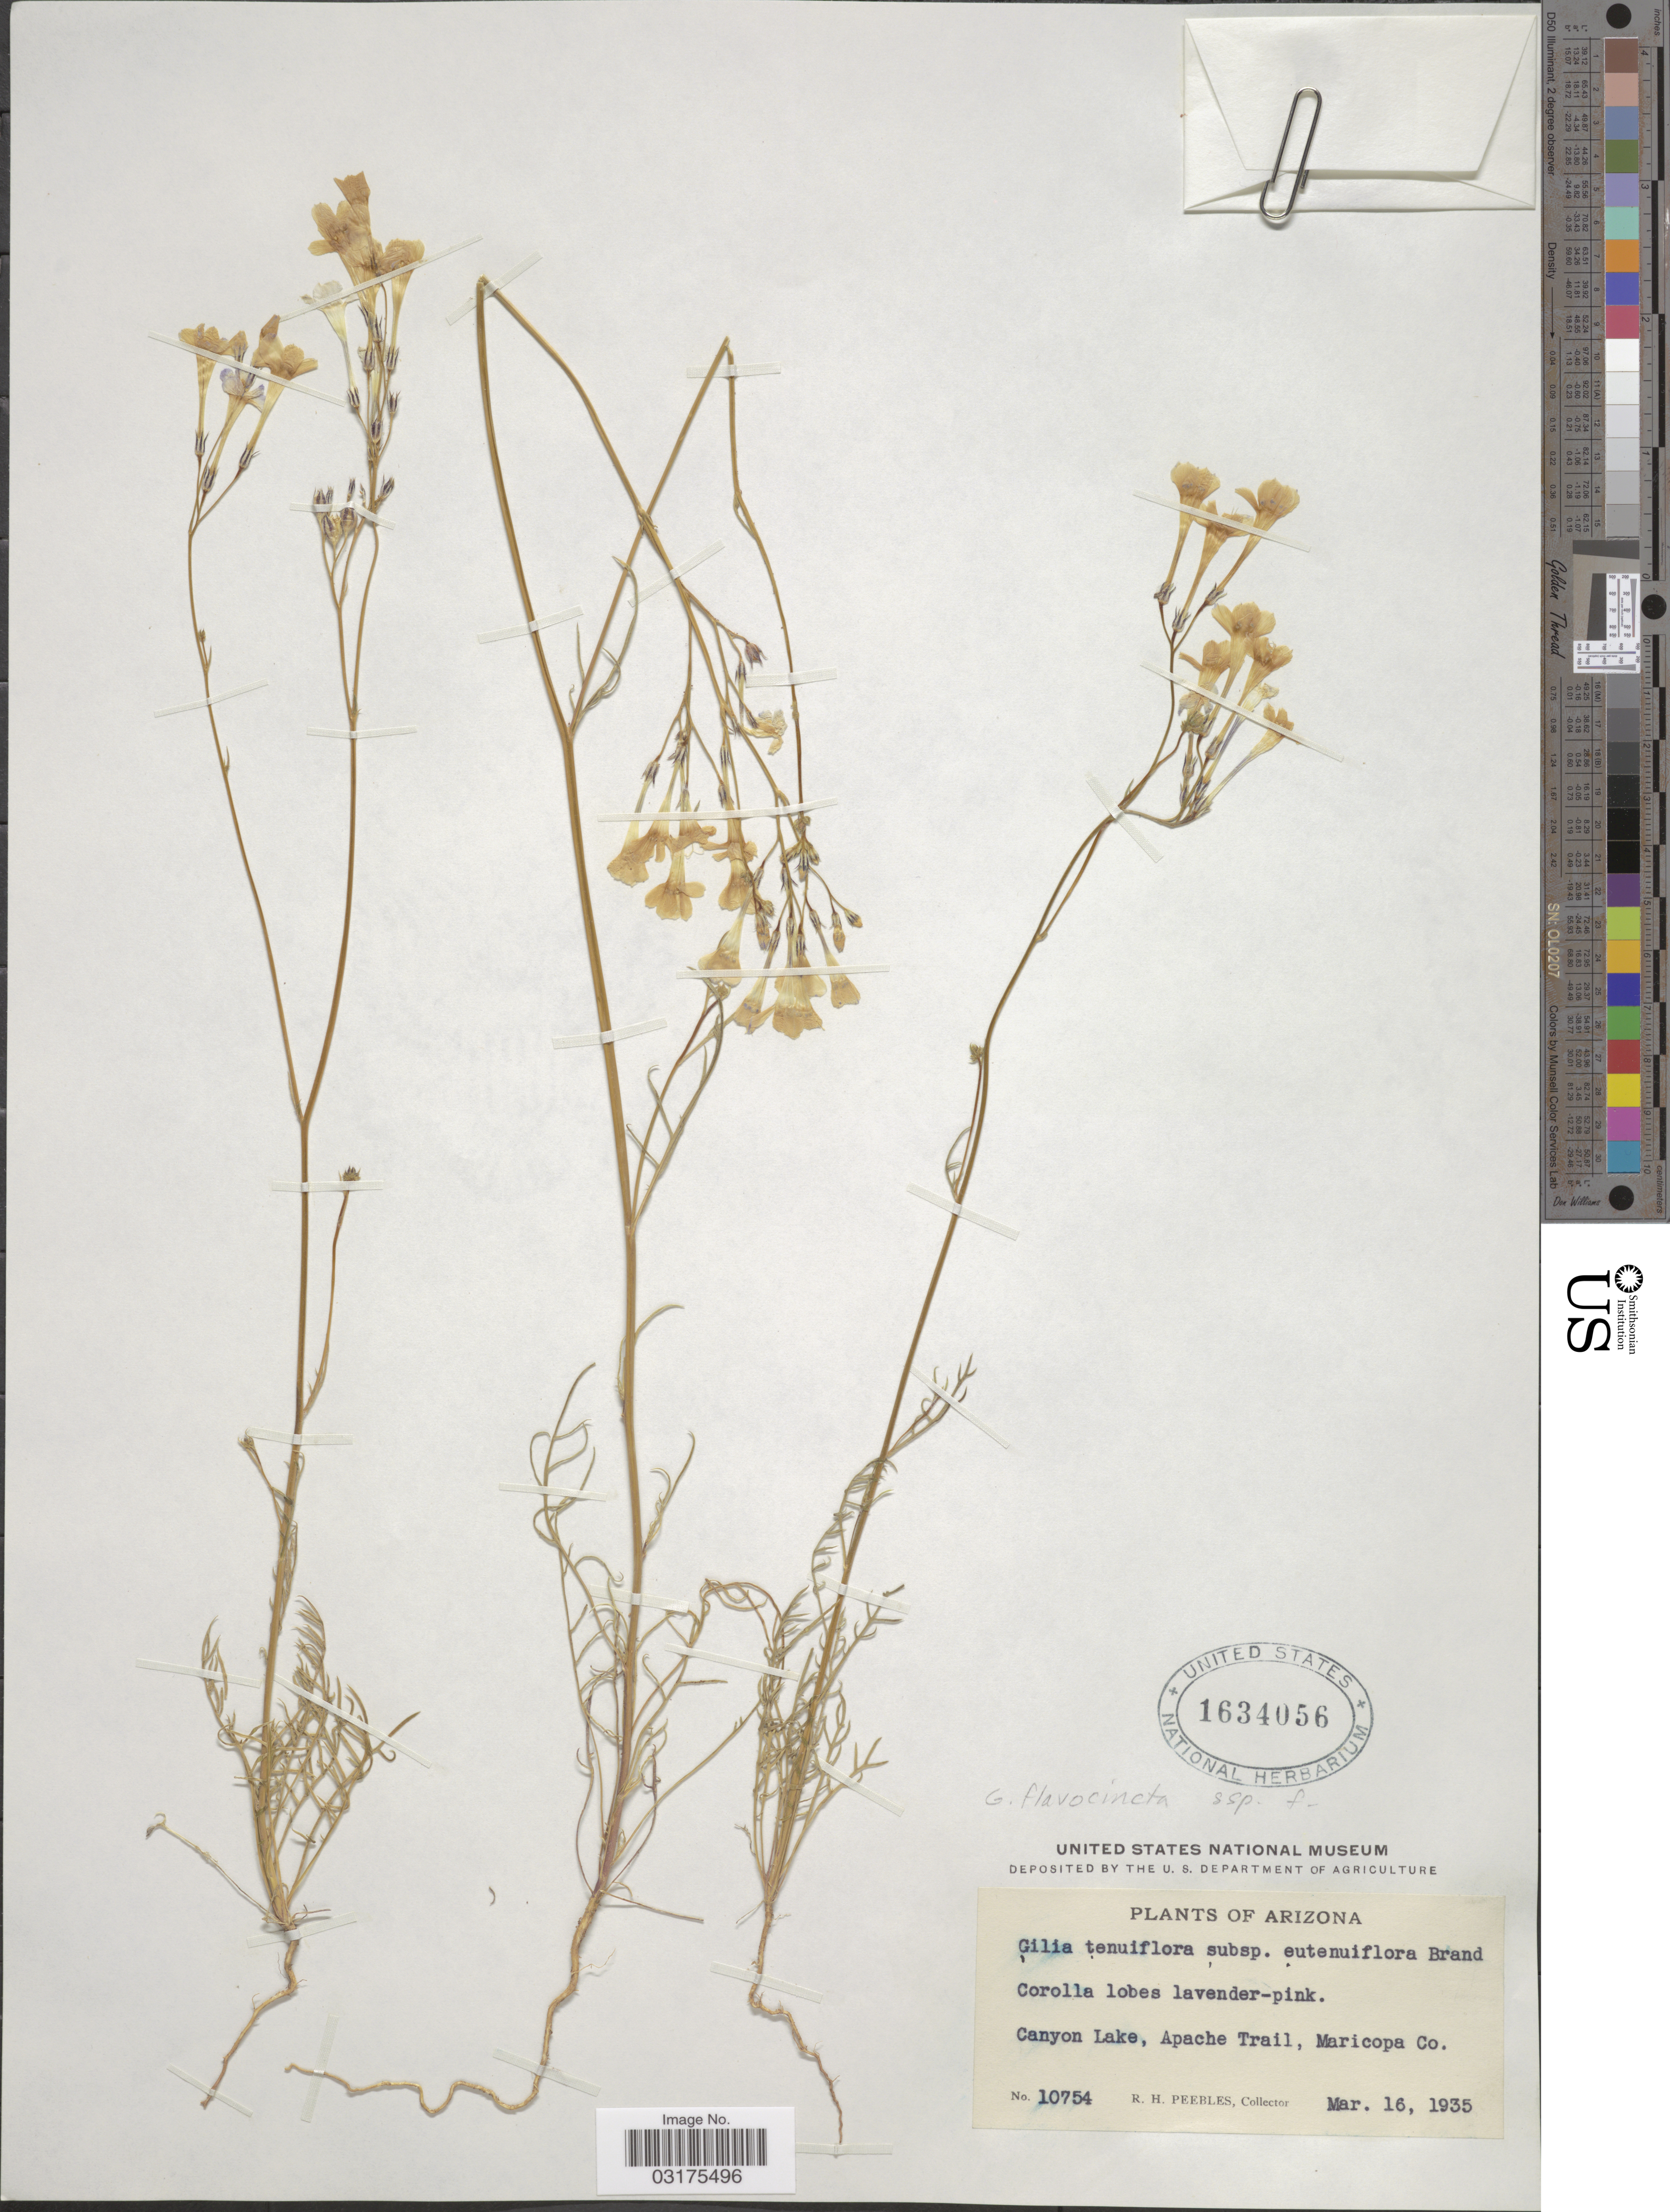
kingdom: Plantae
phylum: Tracheophyta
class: Magnoliopsida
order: Ericales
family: Polemoniaceae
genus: Gilia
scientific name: Gilia flavocincta subsp. flavocincta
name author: A. Nelson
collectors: R. H. Peebles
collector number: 10754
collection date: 1935-03-16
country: United States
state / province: Arizona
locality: Canyon Lake, Apache Trail, Maricopa Co.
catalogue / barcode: US 1634056